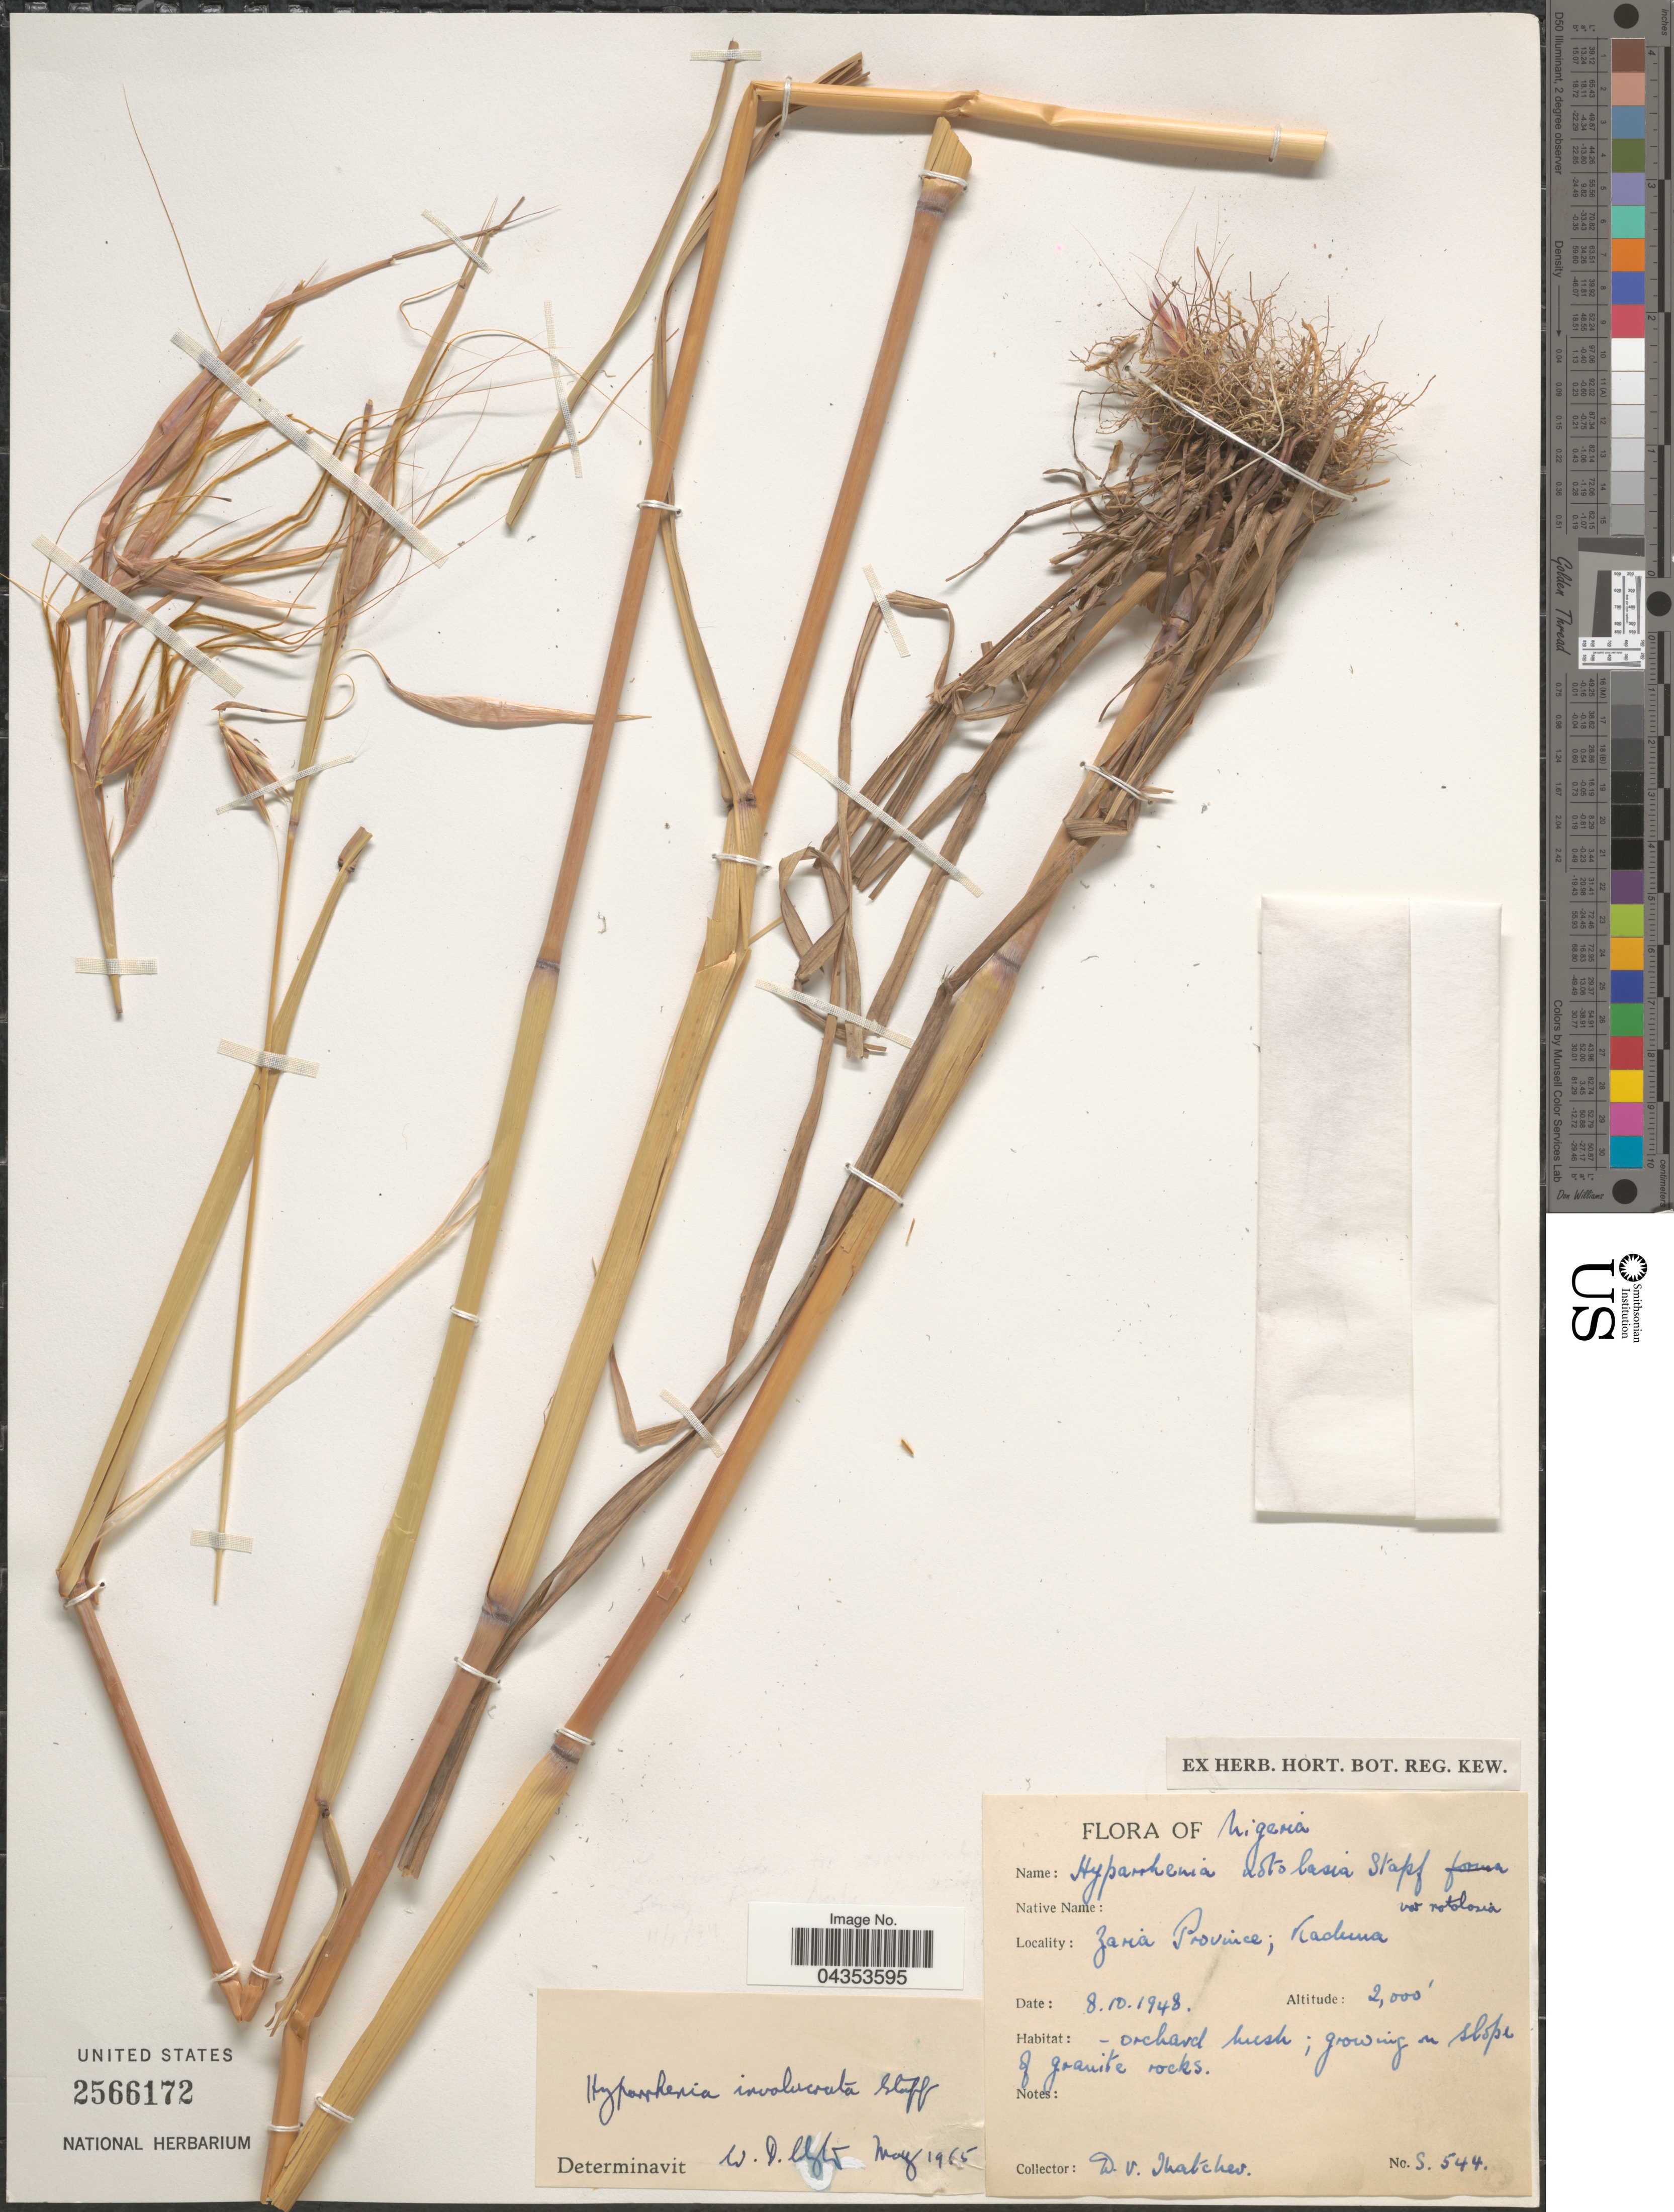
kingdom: Plantae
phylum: Tracheophyta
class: Liliopsida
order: Poales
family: Poaceae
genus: Hyparrhenia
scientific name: Hyparrhenia involucrata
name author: Stapf in Prain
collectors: D. Thatcher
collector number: S544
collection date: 1948-10-08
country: Nigeria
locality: Zaria Province; Kaduna.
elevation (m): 610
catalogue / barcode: US 2566172